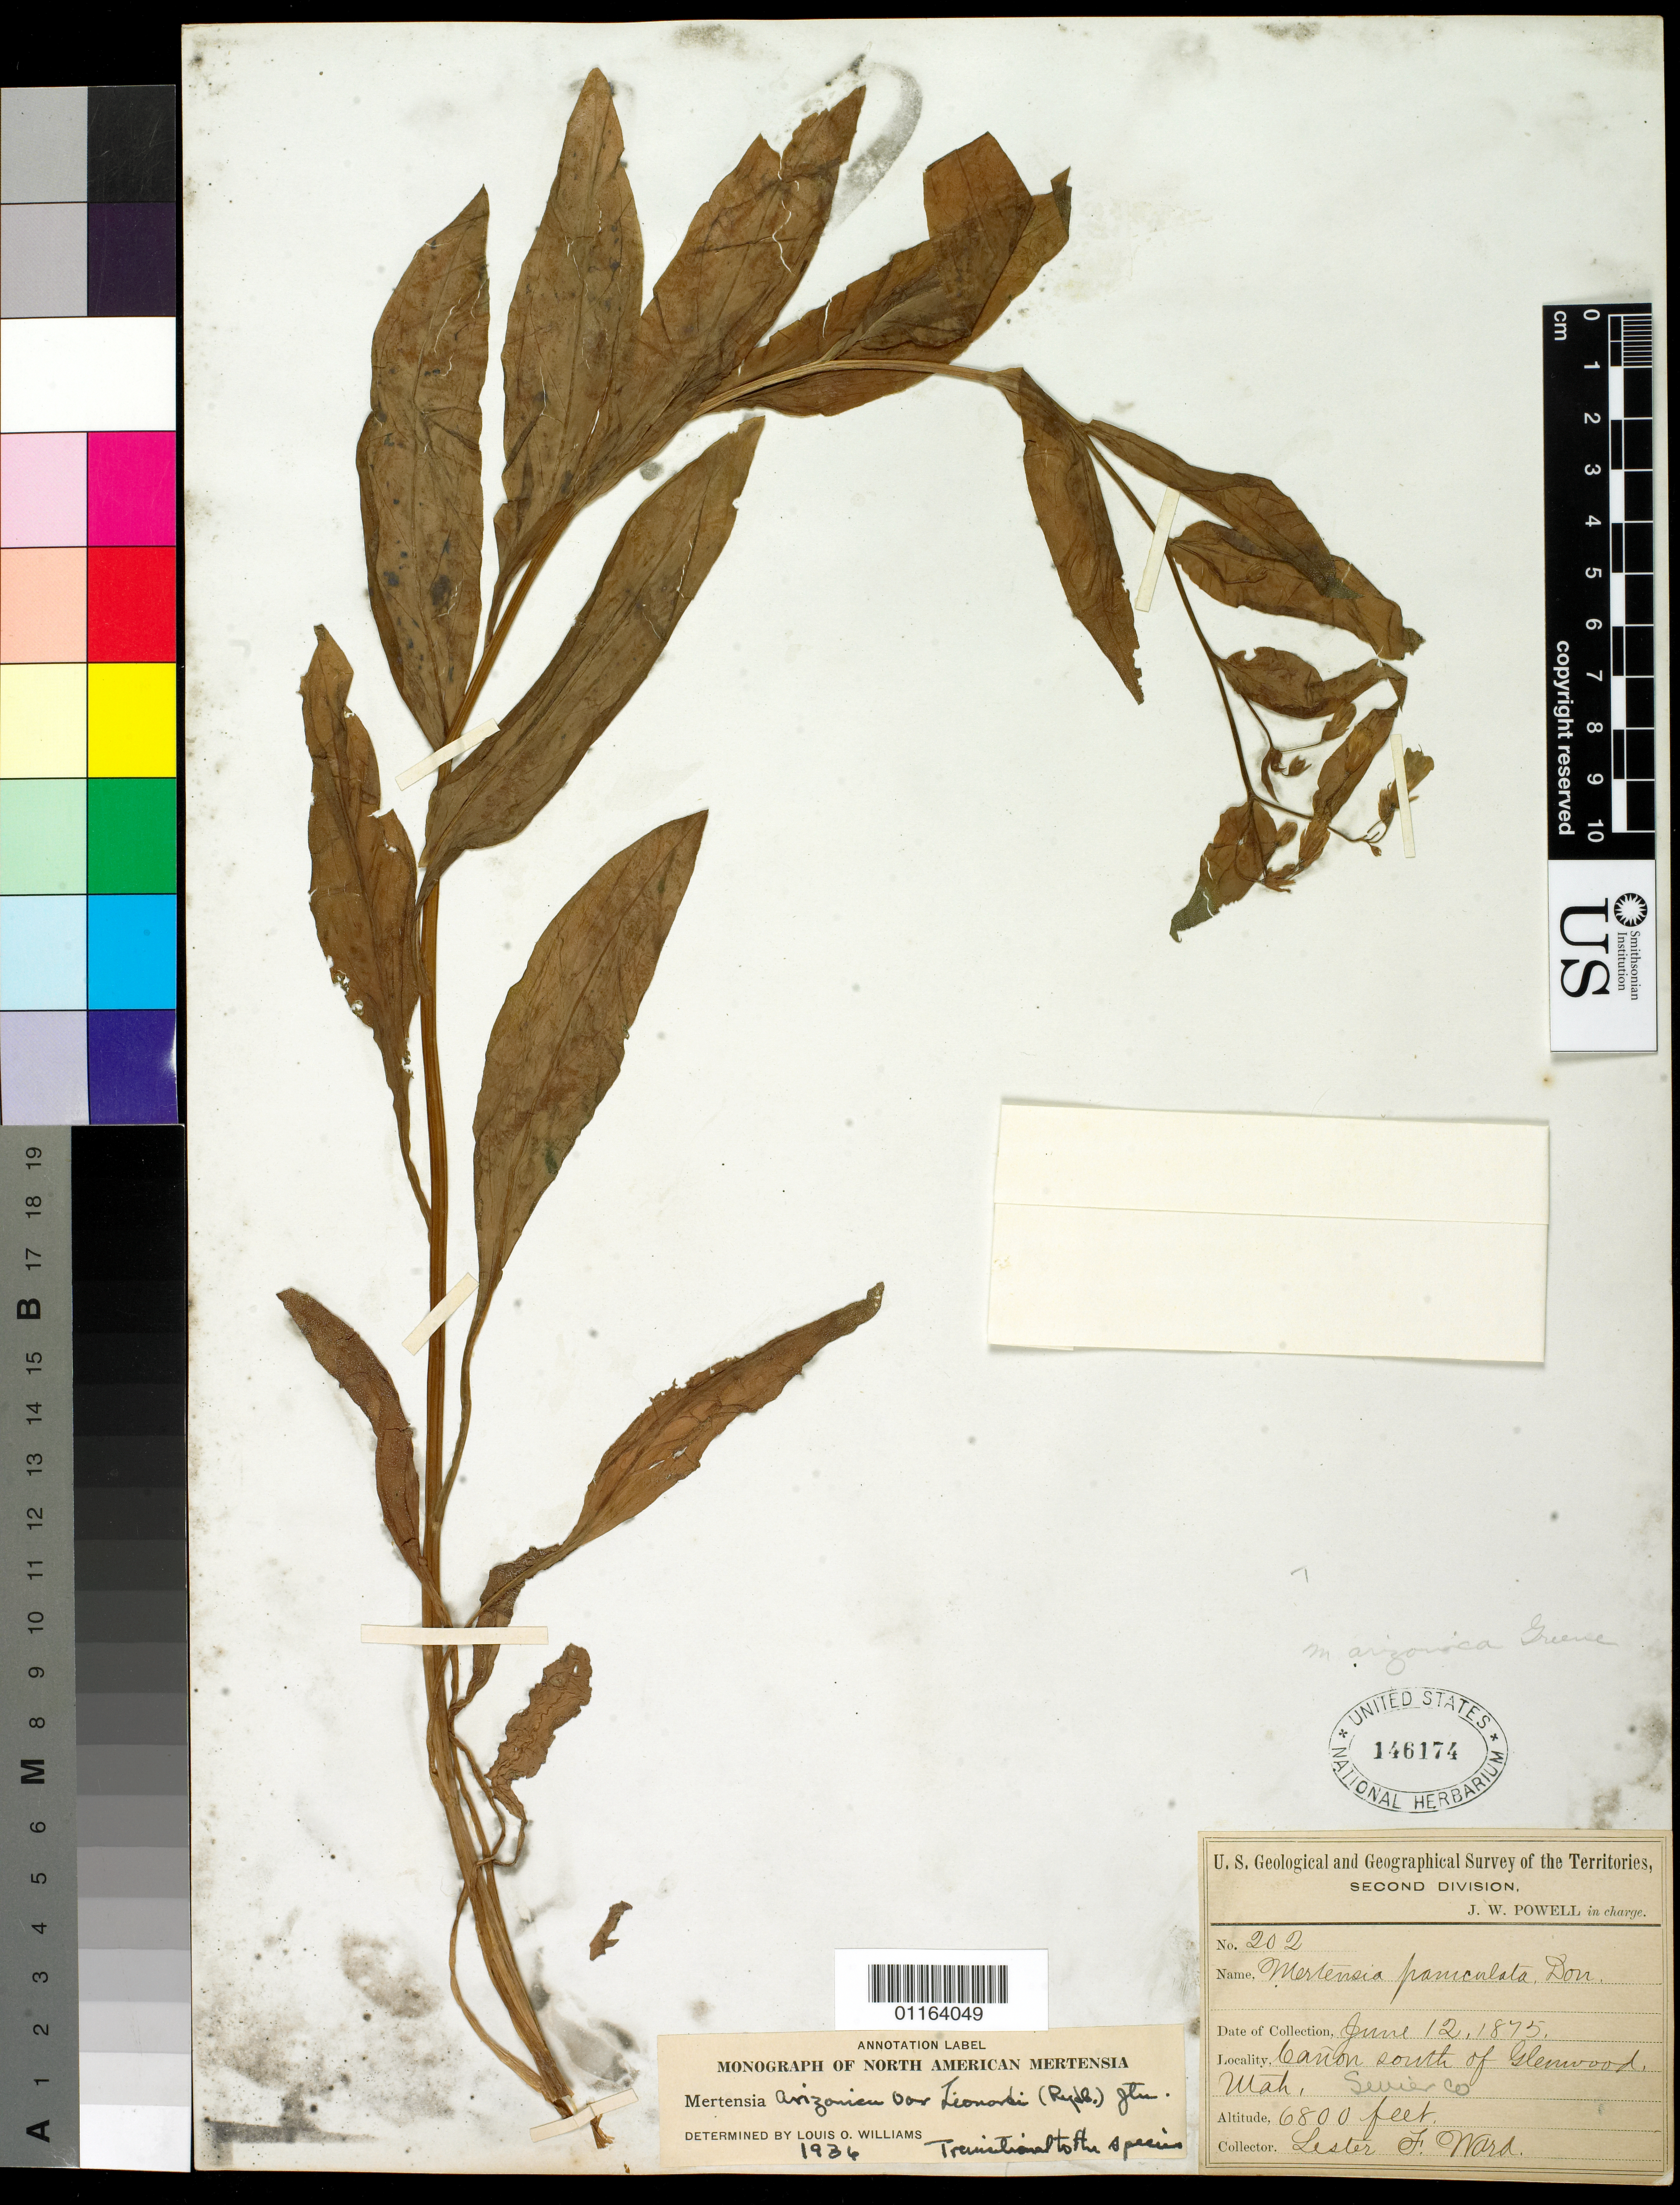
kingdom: Plantae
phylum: Tracheophyta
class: Magnoliopsida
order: Boraginales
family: Boraginaceae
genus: Mertensia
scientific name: Mertensia arizonica var. leonardi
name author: (Rydb.) I.M. Johnst.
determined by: Williams, Louis O.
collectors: L. F. Ward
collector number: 202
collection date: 1875-06-12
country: United States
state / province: Utah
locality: Canyon south of Glenwood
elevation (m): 2073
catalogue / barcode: US 146174